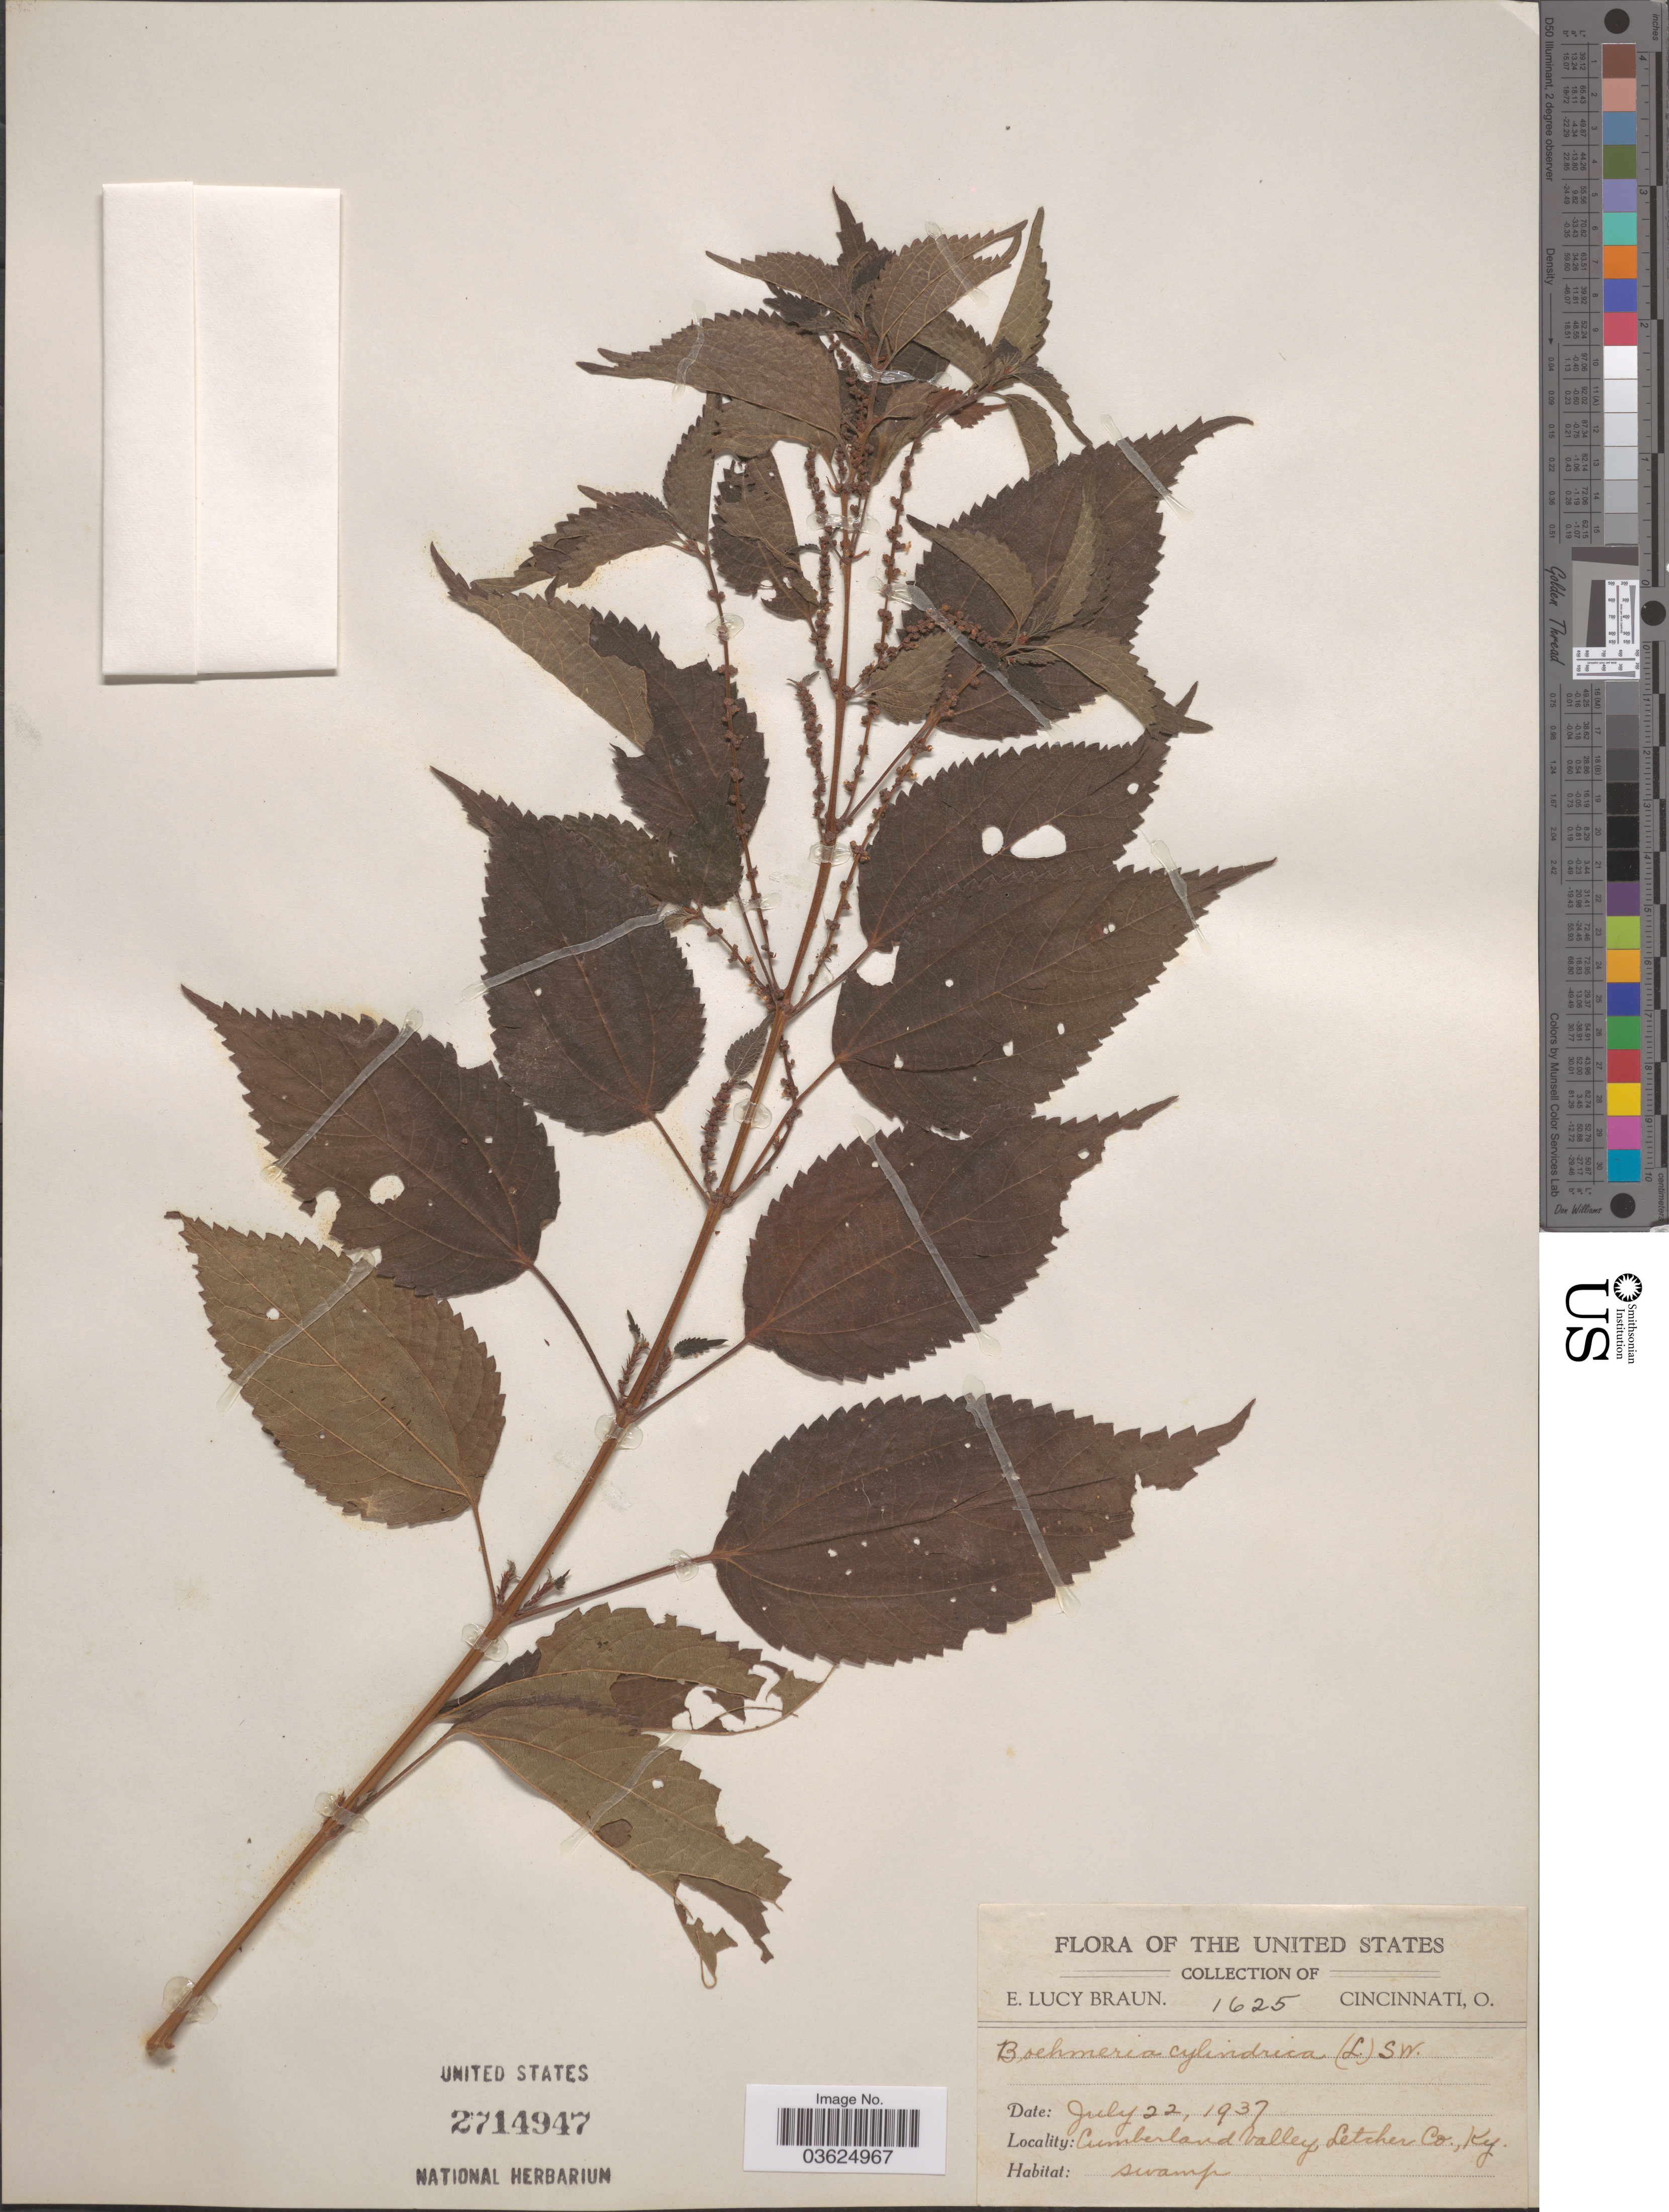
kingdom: Plantae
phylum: Tracheophyta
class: Magnoliopsida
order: Rosales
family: Urticaceae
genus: Boehmeria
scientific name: Boehmeria cylindrica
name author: (L.) Sw.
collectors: E. L. Braun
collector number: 1625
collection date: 1937-07-22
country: United States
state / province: Kentucky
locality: Cumberland Valley, Letcher Co.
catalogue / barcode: US 2714947